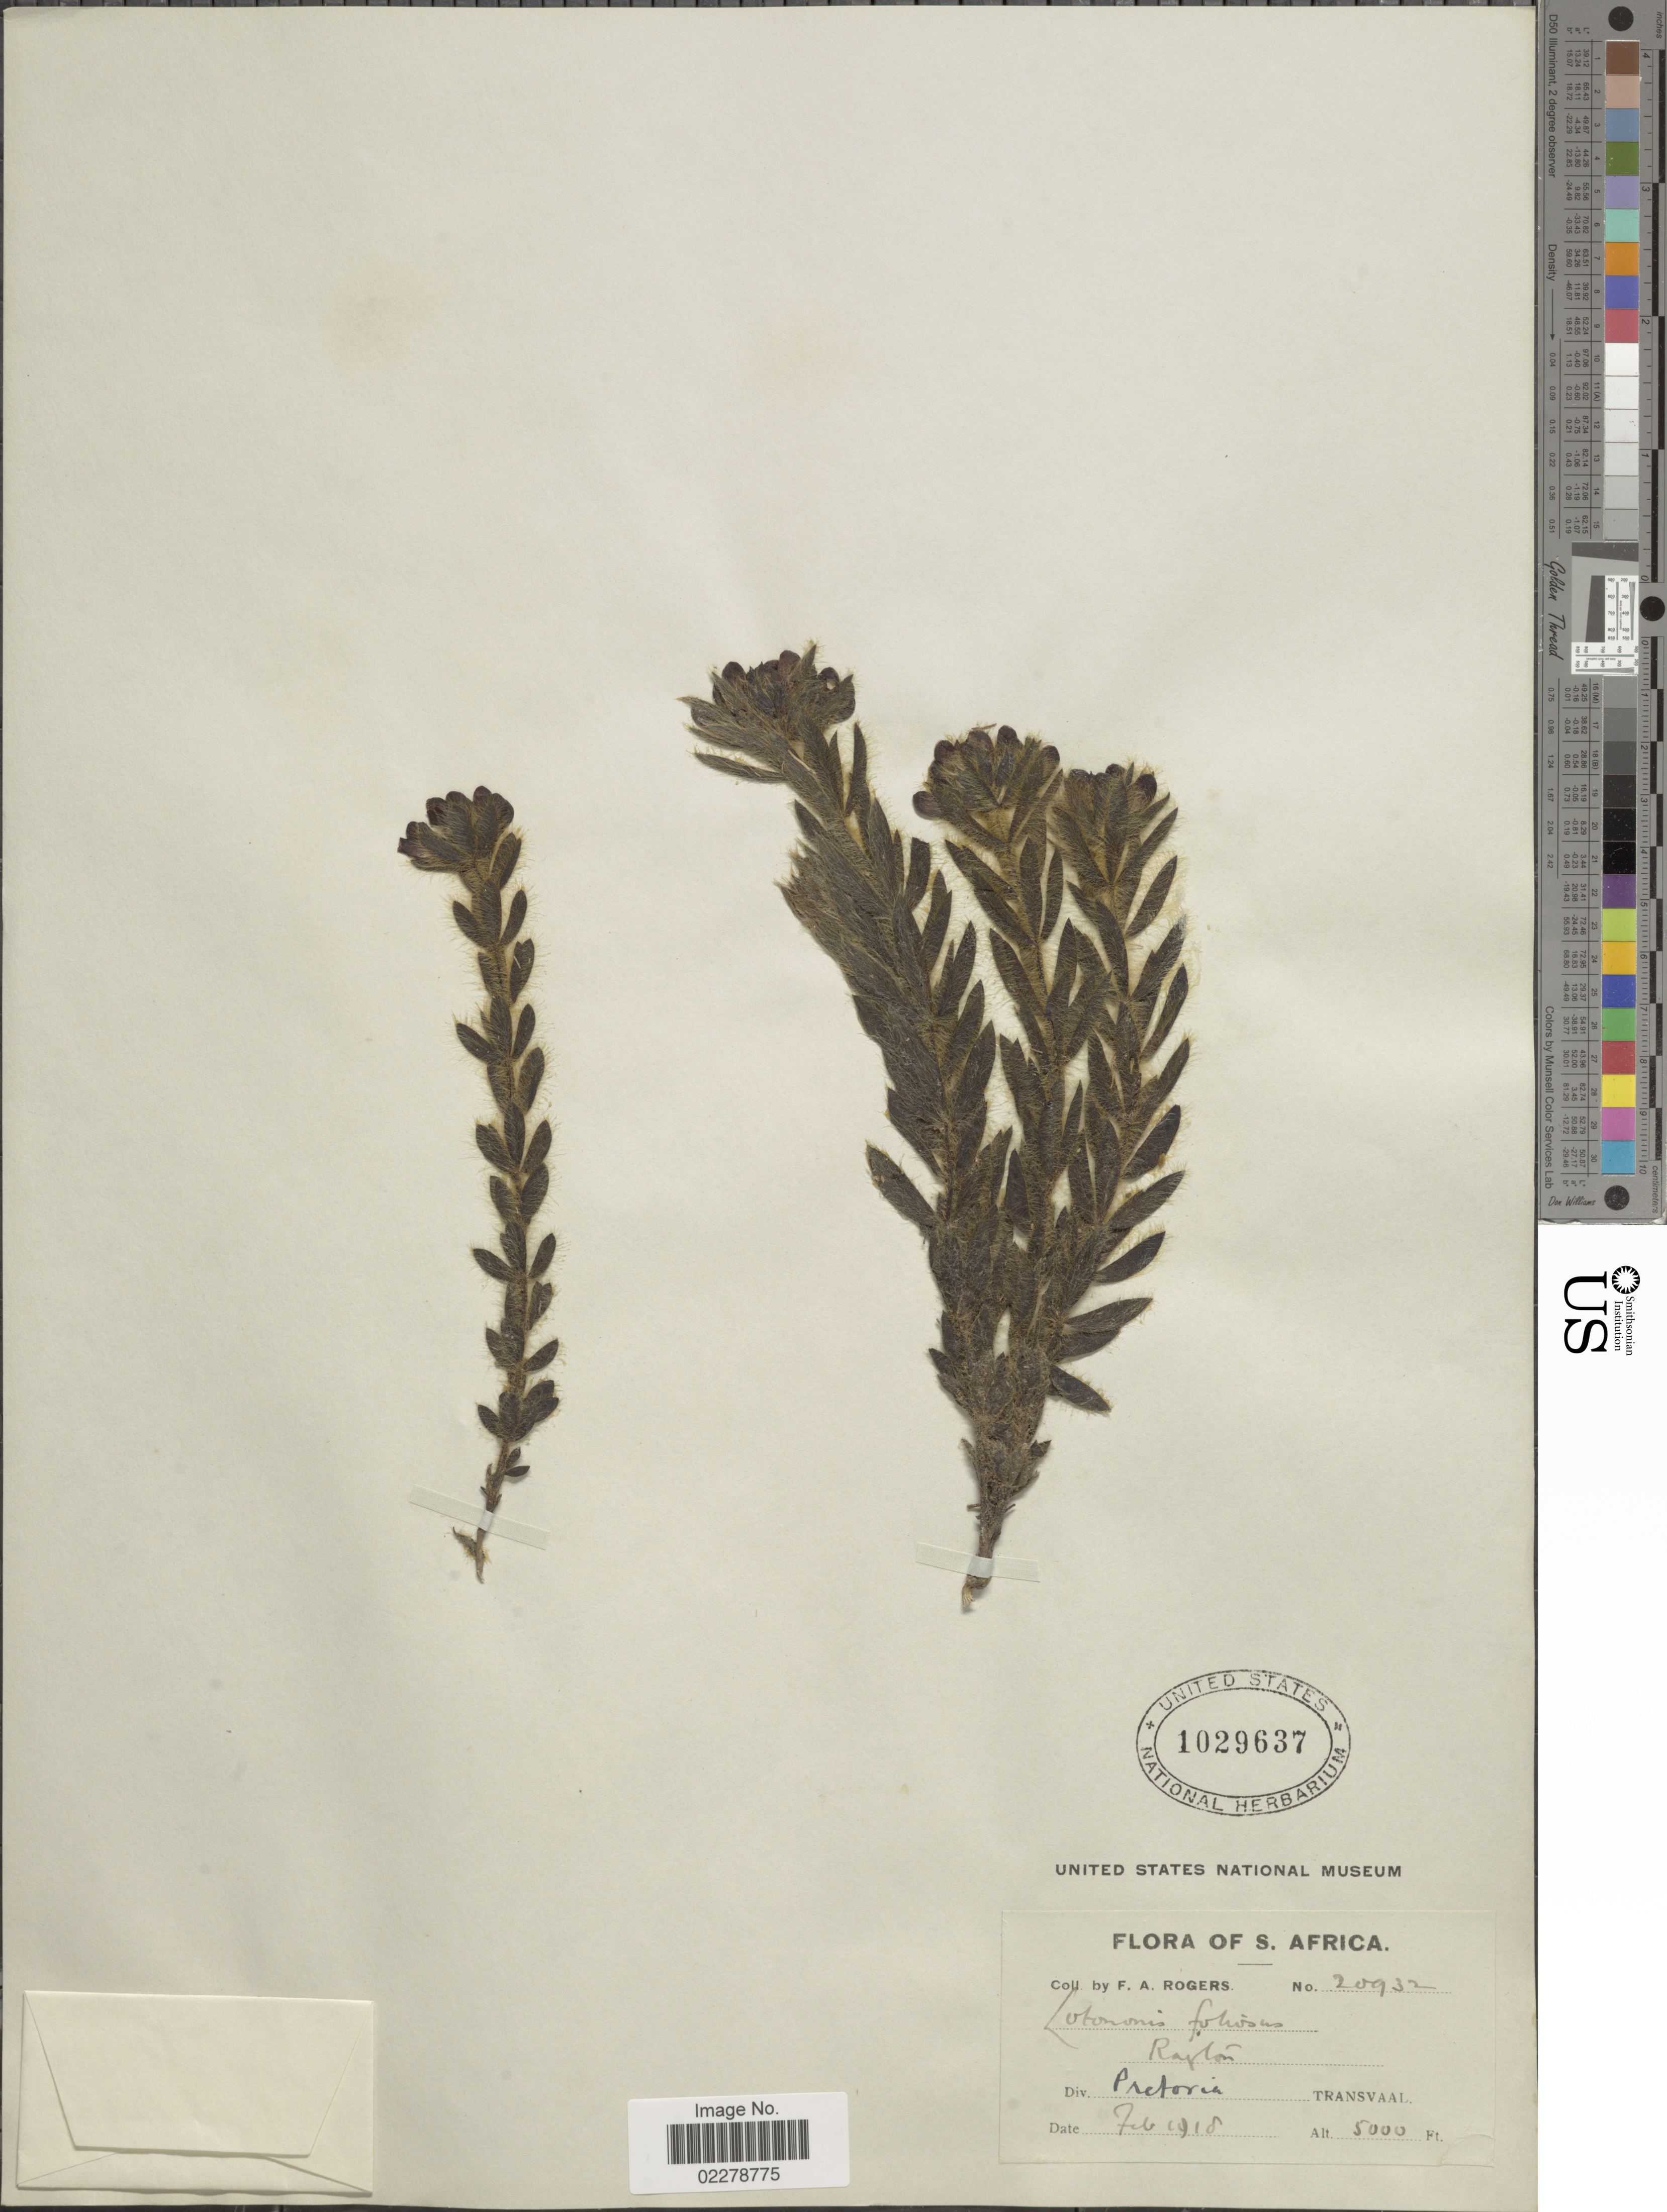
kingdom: Plantae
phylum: Tracheophyta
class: Magnoliopsida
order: Fabales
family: Fabaceae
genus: Lotononis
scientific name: Lotononis foliosa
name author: Bolus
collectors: F. A. Rogers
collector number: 20932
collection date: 1918-02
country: South Africa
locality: S. Africa. Pretoria. Transvaal.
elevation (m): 1524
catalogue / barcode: US 1029637